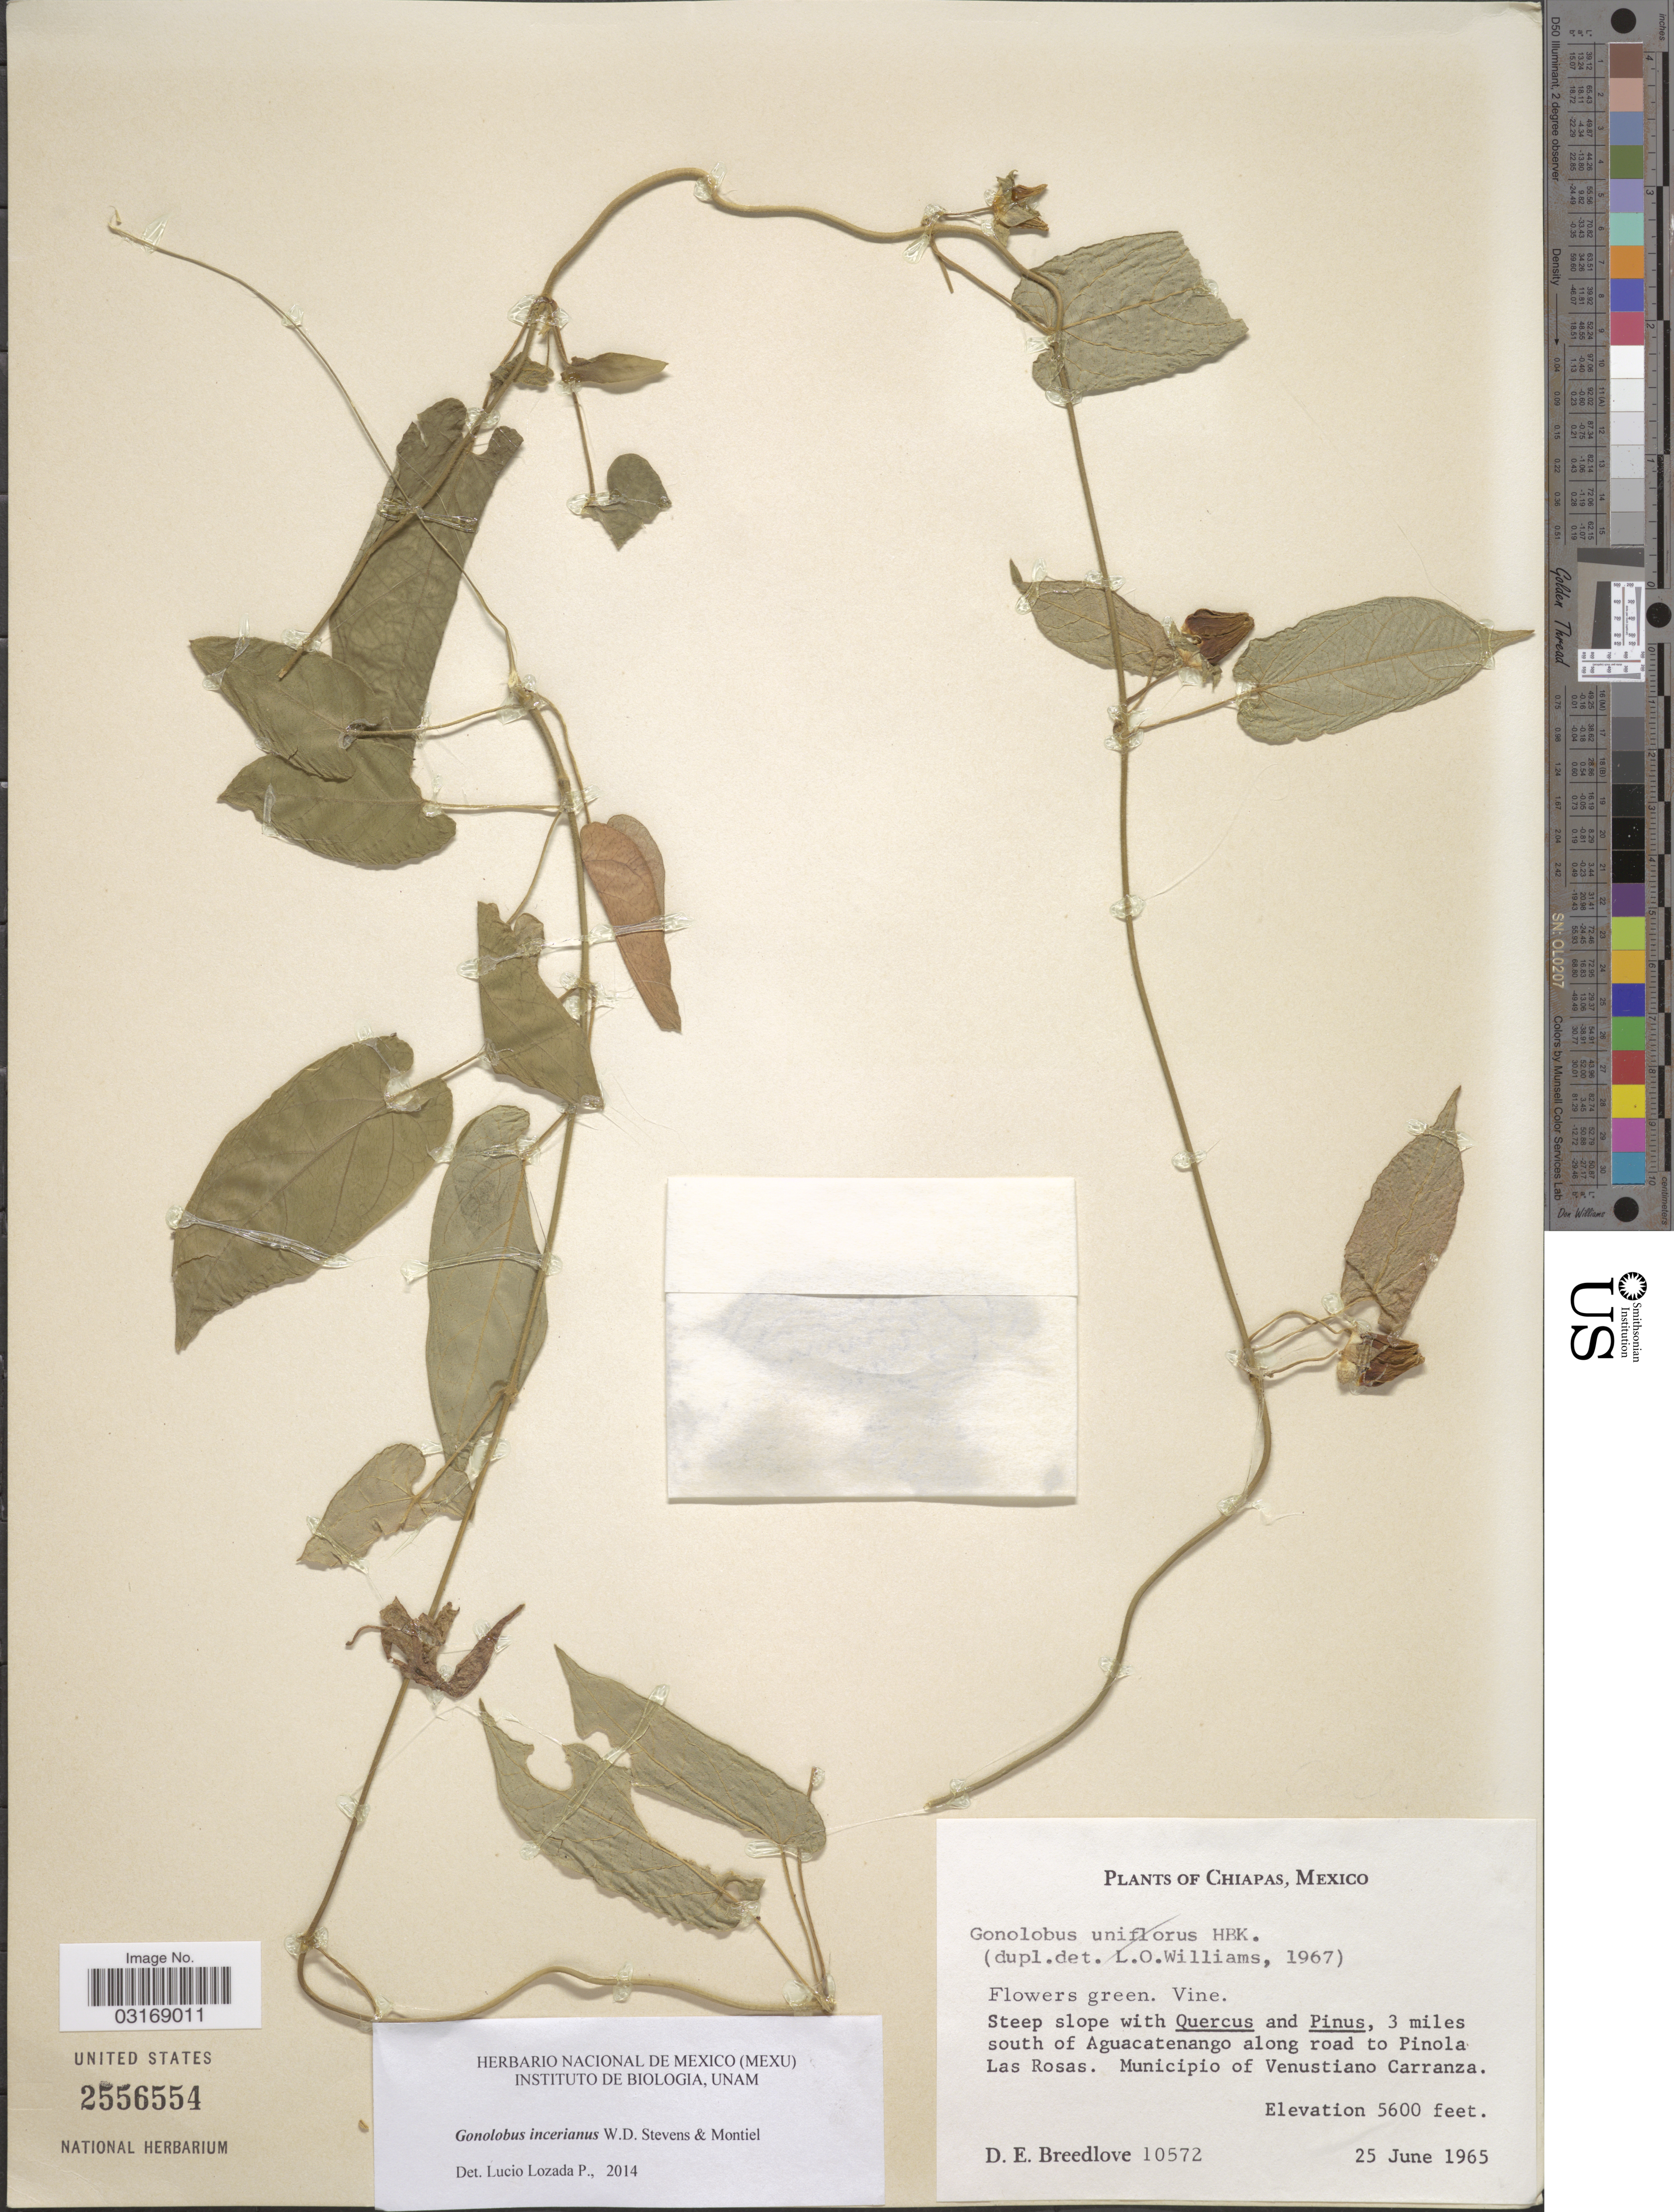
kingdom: Plantae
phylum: Tracheophyta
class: Magnoliopsida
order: Gentianales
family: Apocynaceae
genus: Gonolobus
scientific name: Gonolobus incerianus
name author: W.D. Stevens & Montiel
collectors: D. E. Breedlove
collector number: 10572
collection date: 1965-06-25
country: Mexico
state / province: Chiapas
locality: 3 miles south of Aguacatenango along road to Pinola Las Rosas. Municipio of Venustiano Carranza.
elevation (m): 1707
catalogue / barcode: US 2556554